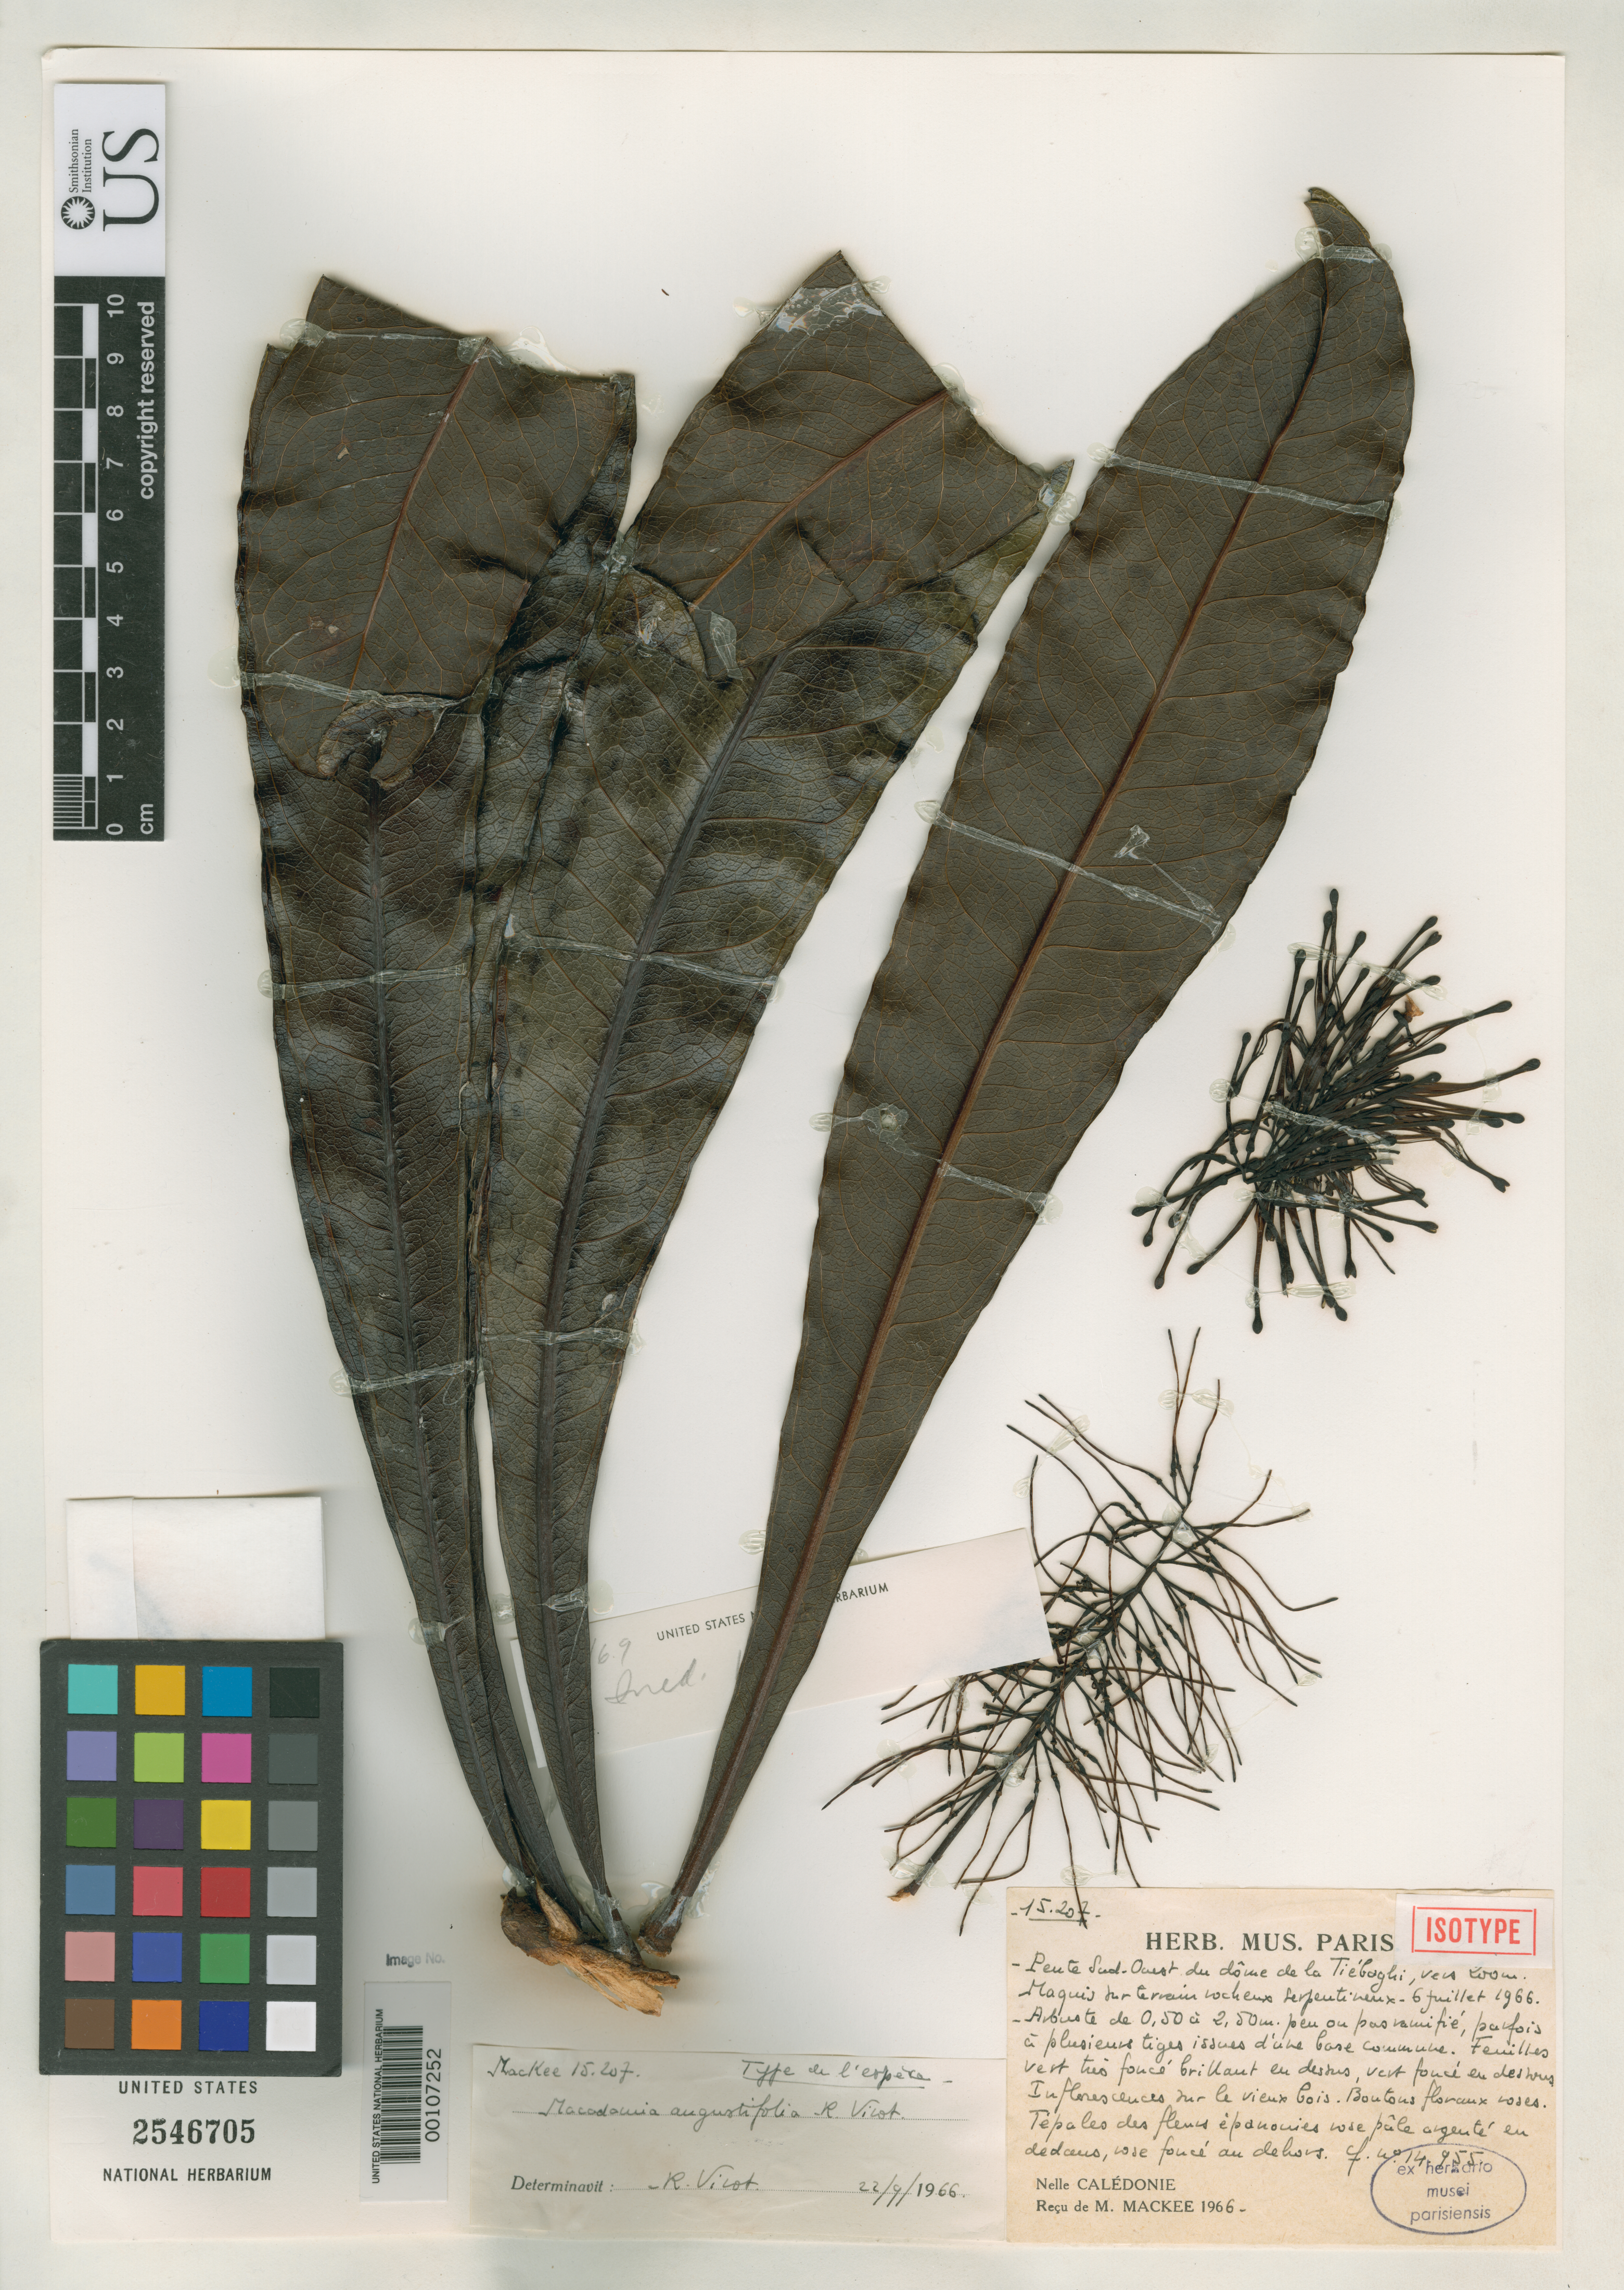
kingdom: Plantae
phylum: Tracheophyta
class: Magnoliopsida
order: Proteales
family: Proteaceae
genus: Macadamia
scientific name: Macadamia angustifolia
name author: R. Virot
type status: Isotype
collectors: M. Mackee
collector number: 15207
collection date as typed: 06 Jul 1966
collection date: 1966-07-06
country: New Caledonia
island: New Caledonia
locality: Pente Sud-ouest du dome de Latiebaghi.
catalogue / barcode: US 2546705